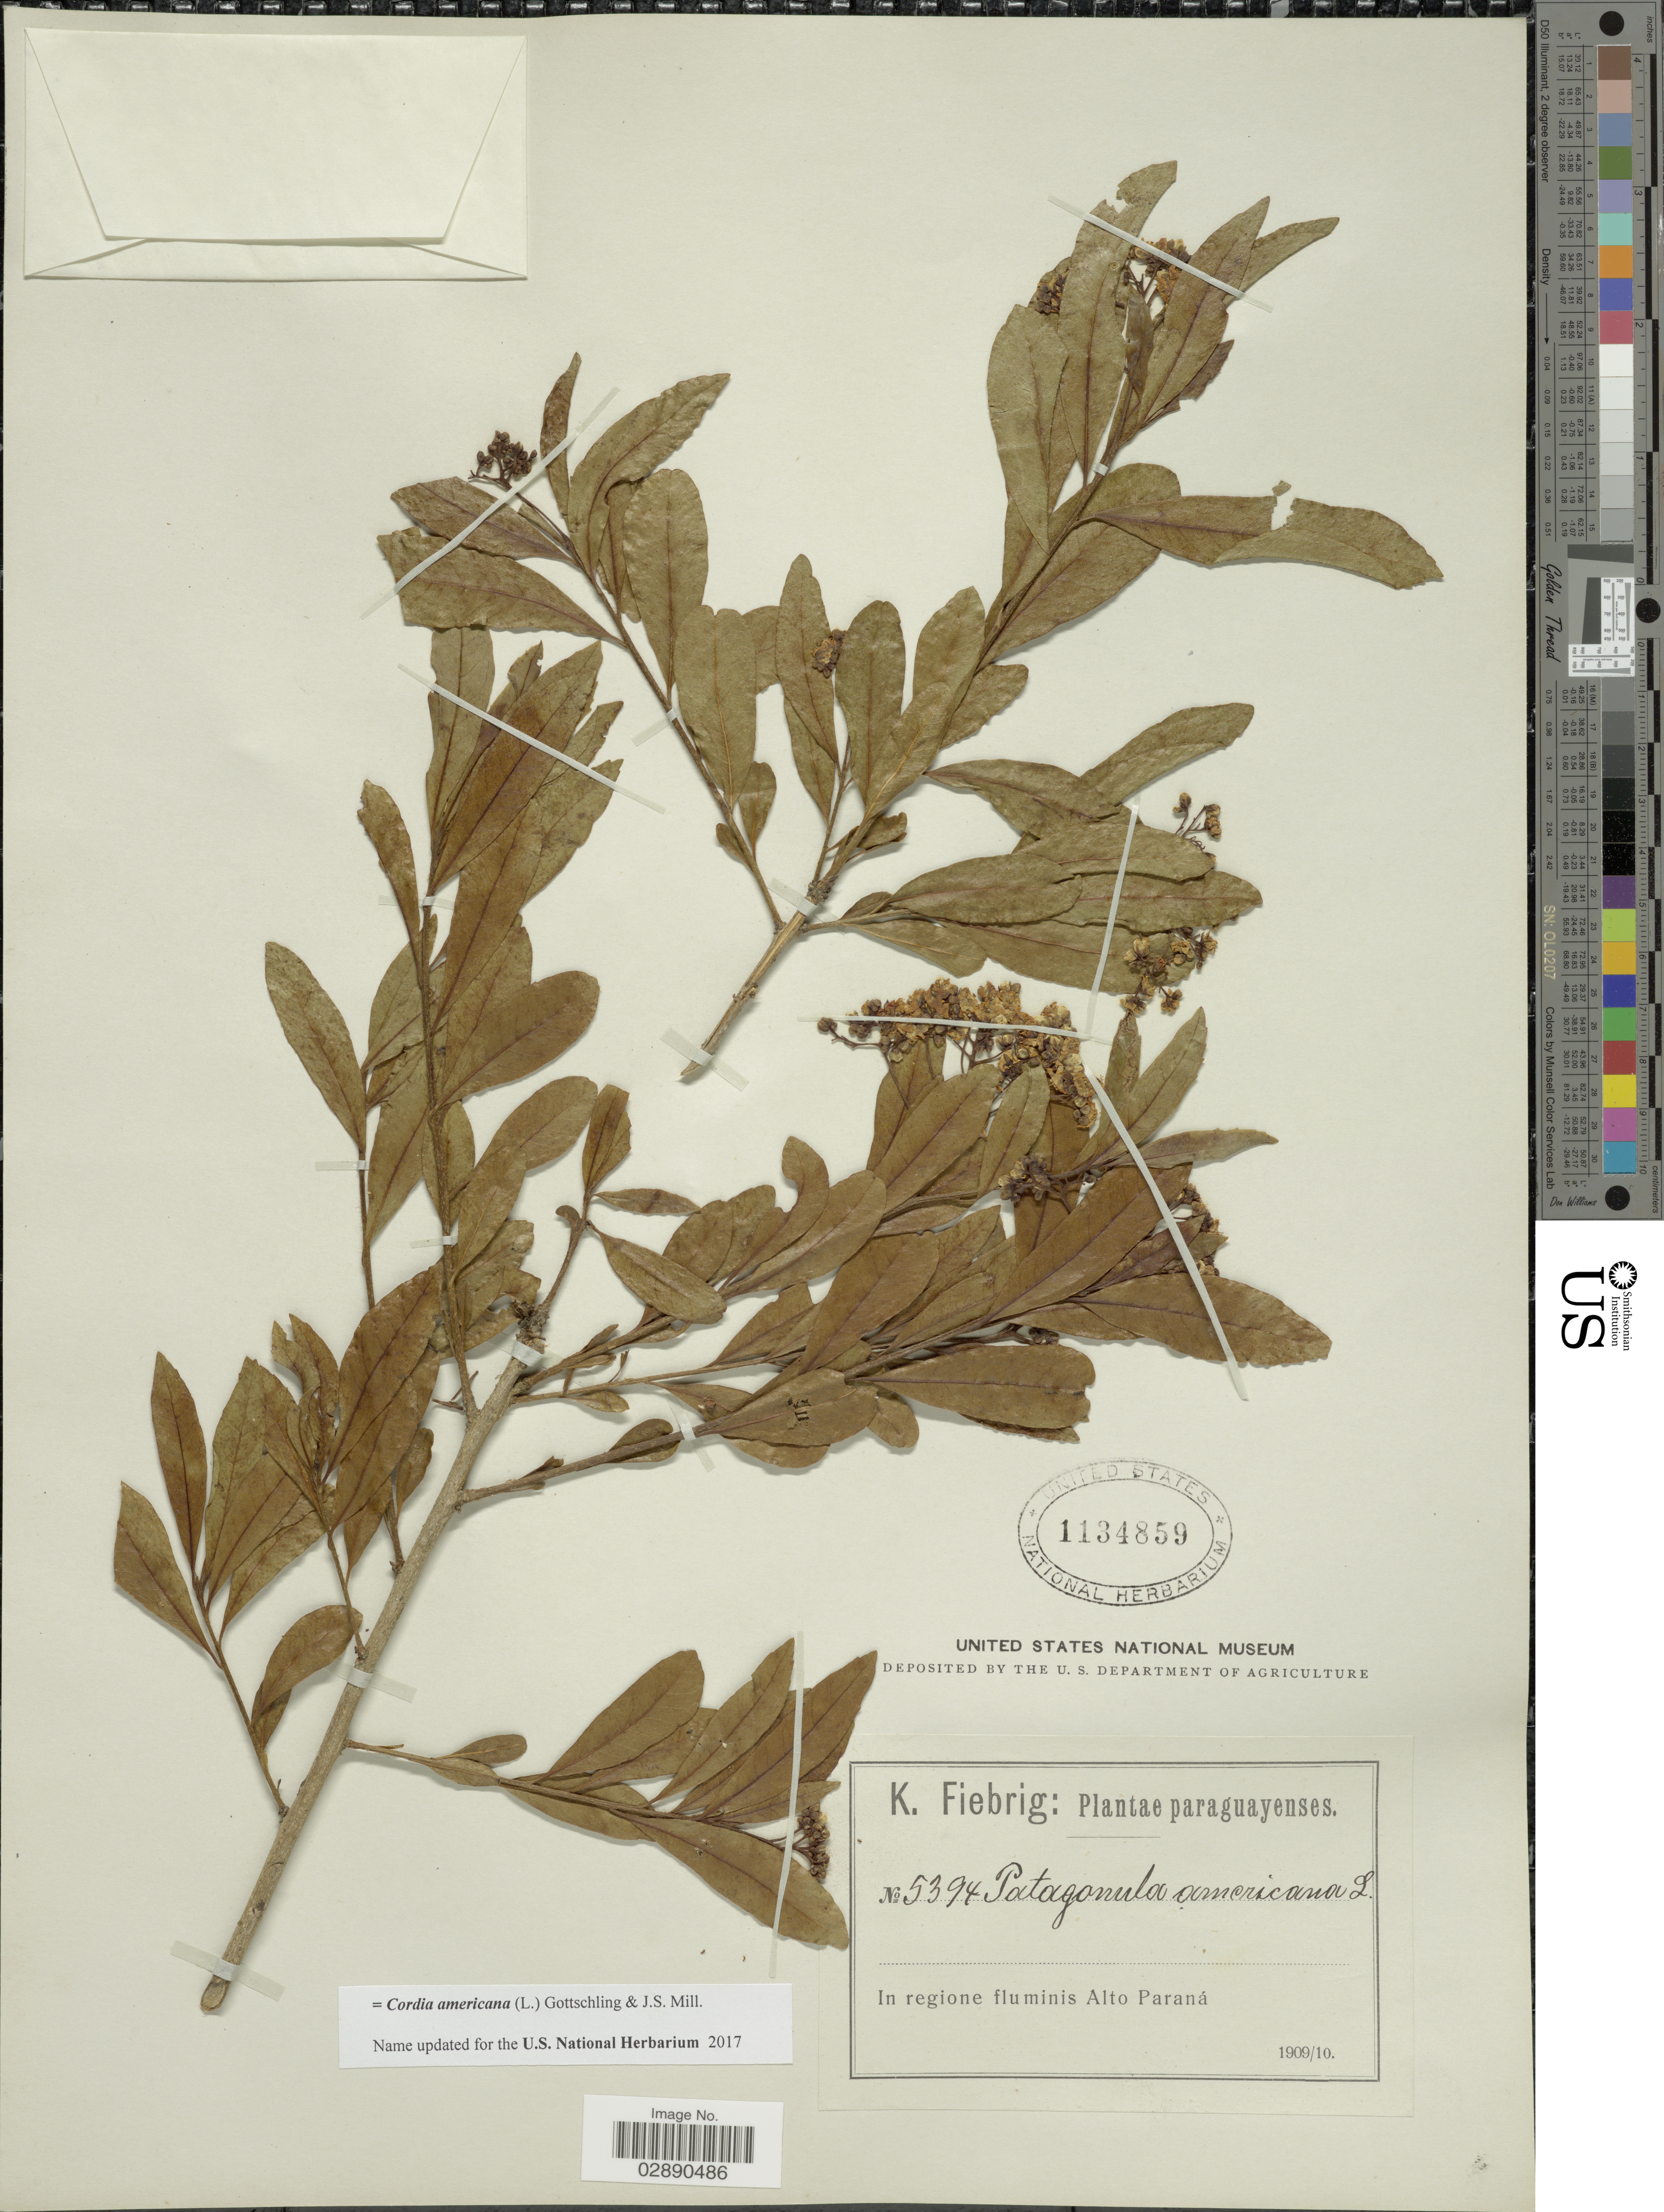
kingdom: Plantae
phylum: Tracheophyta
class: Magnoliopsida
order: Boraginales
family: Cordiaceae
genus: Cordia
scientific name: Cordia americana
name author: (L.) Gottschling & J.S. Mill.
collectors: K. Fiebrig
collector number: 5394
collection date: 1909/1910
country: Paraguay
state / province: Alto Parana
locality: In regione fluminis Alto Paraná.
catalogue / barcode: US 1134859